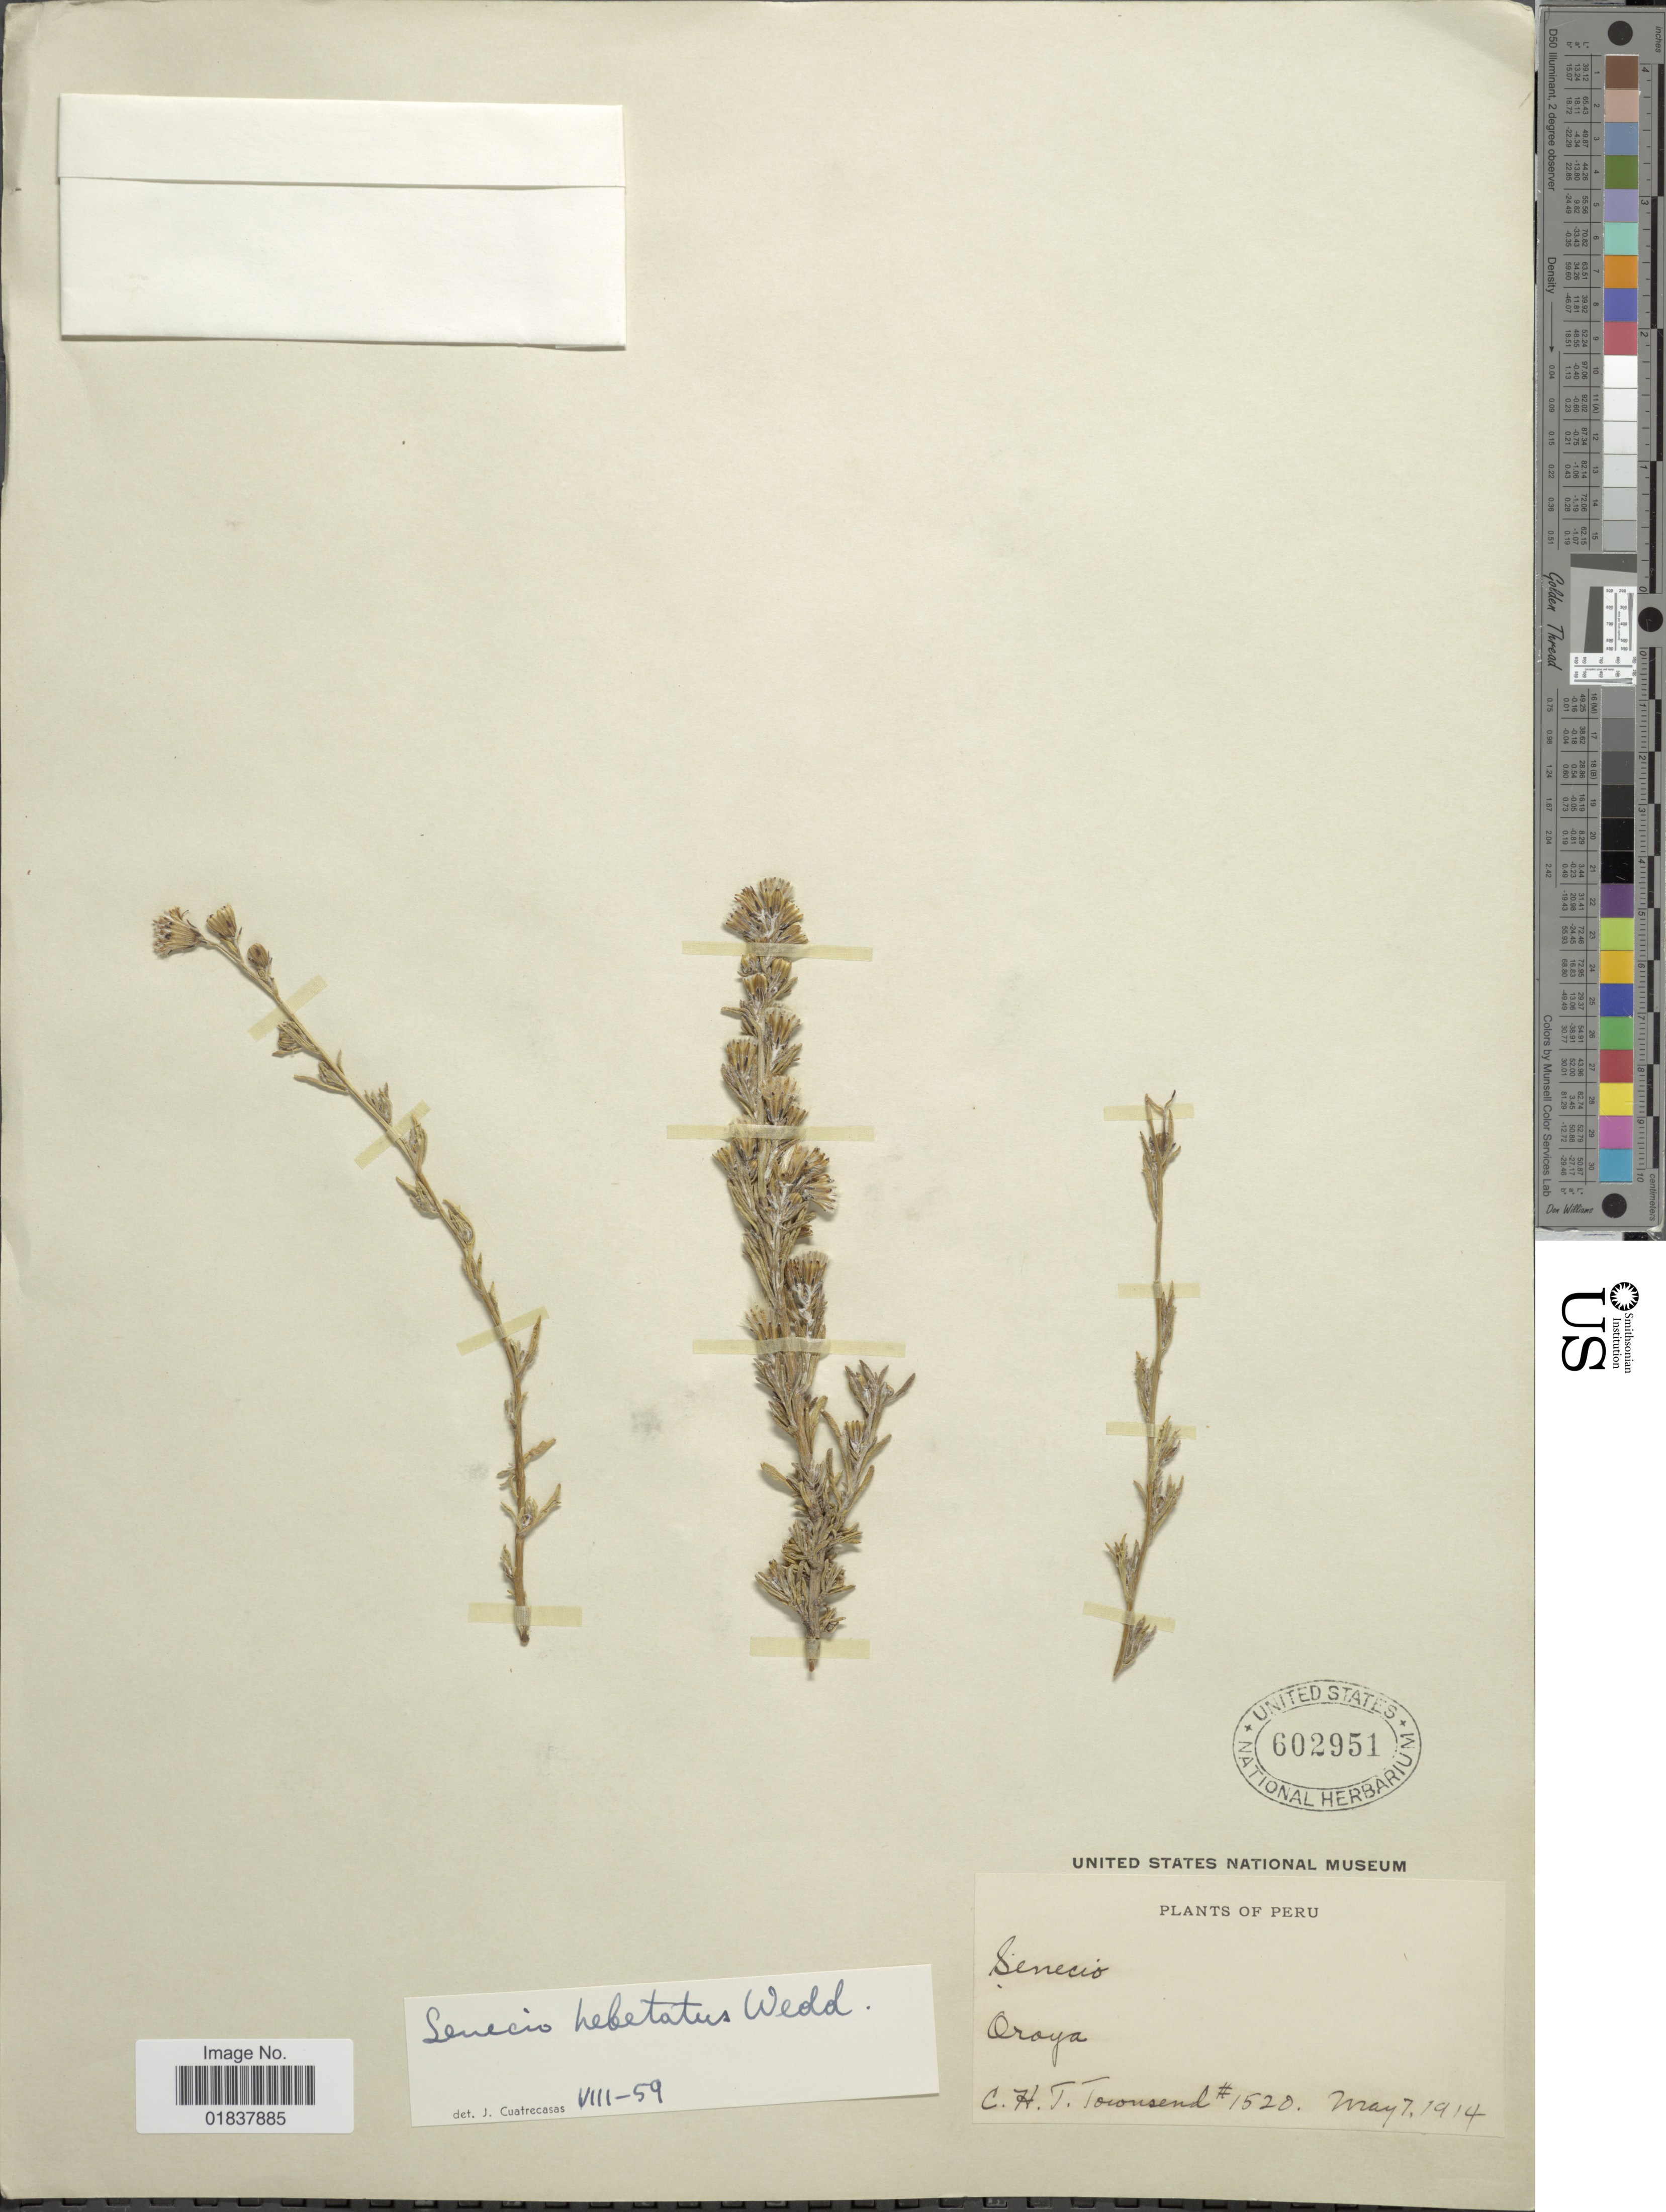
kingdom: Plantae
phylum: Tracheophyta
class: Magnoliopsida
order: Asterales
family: Asteraceae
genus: Senecio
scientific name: Senecio hebetatus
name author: Wedd.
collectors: C. H. T. Townsend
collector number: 1520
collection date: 1914-05-07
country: Peru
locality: Oroya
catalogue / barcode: US 602951